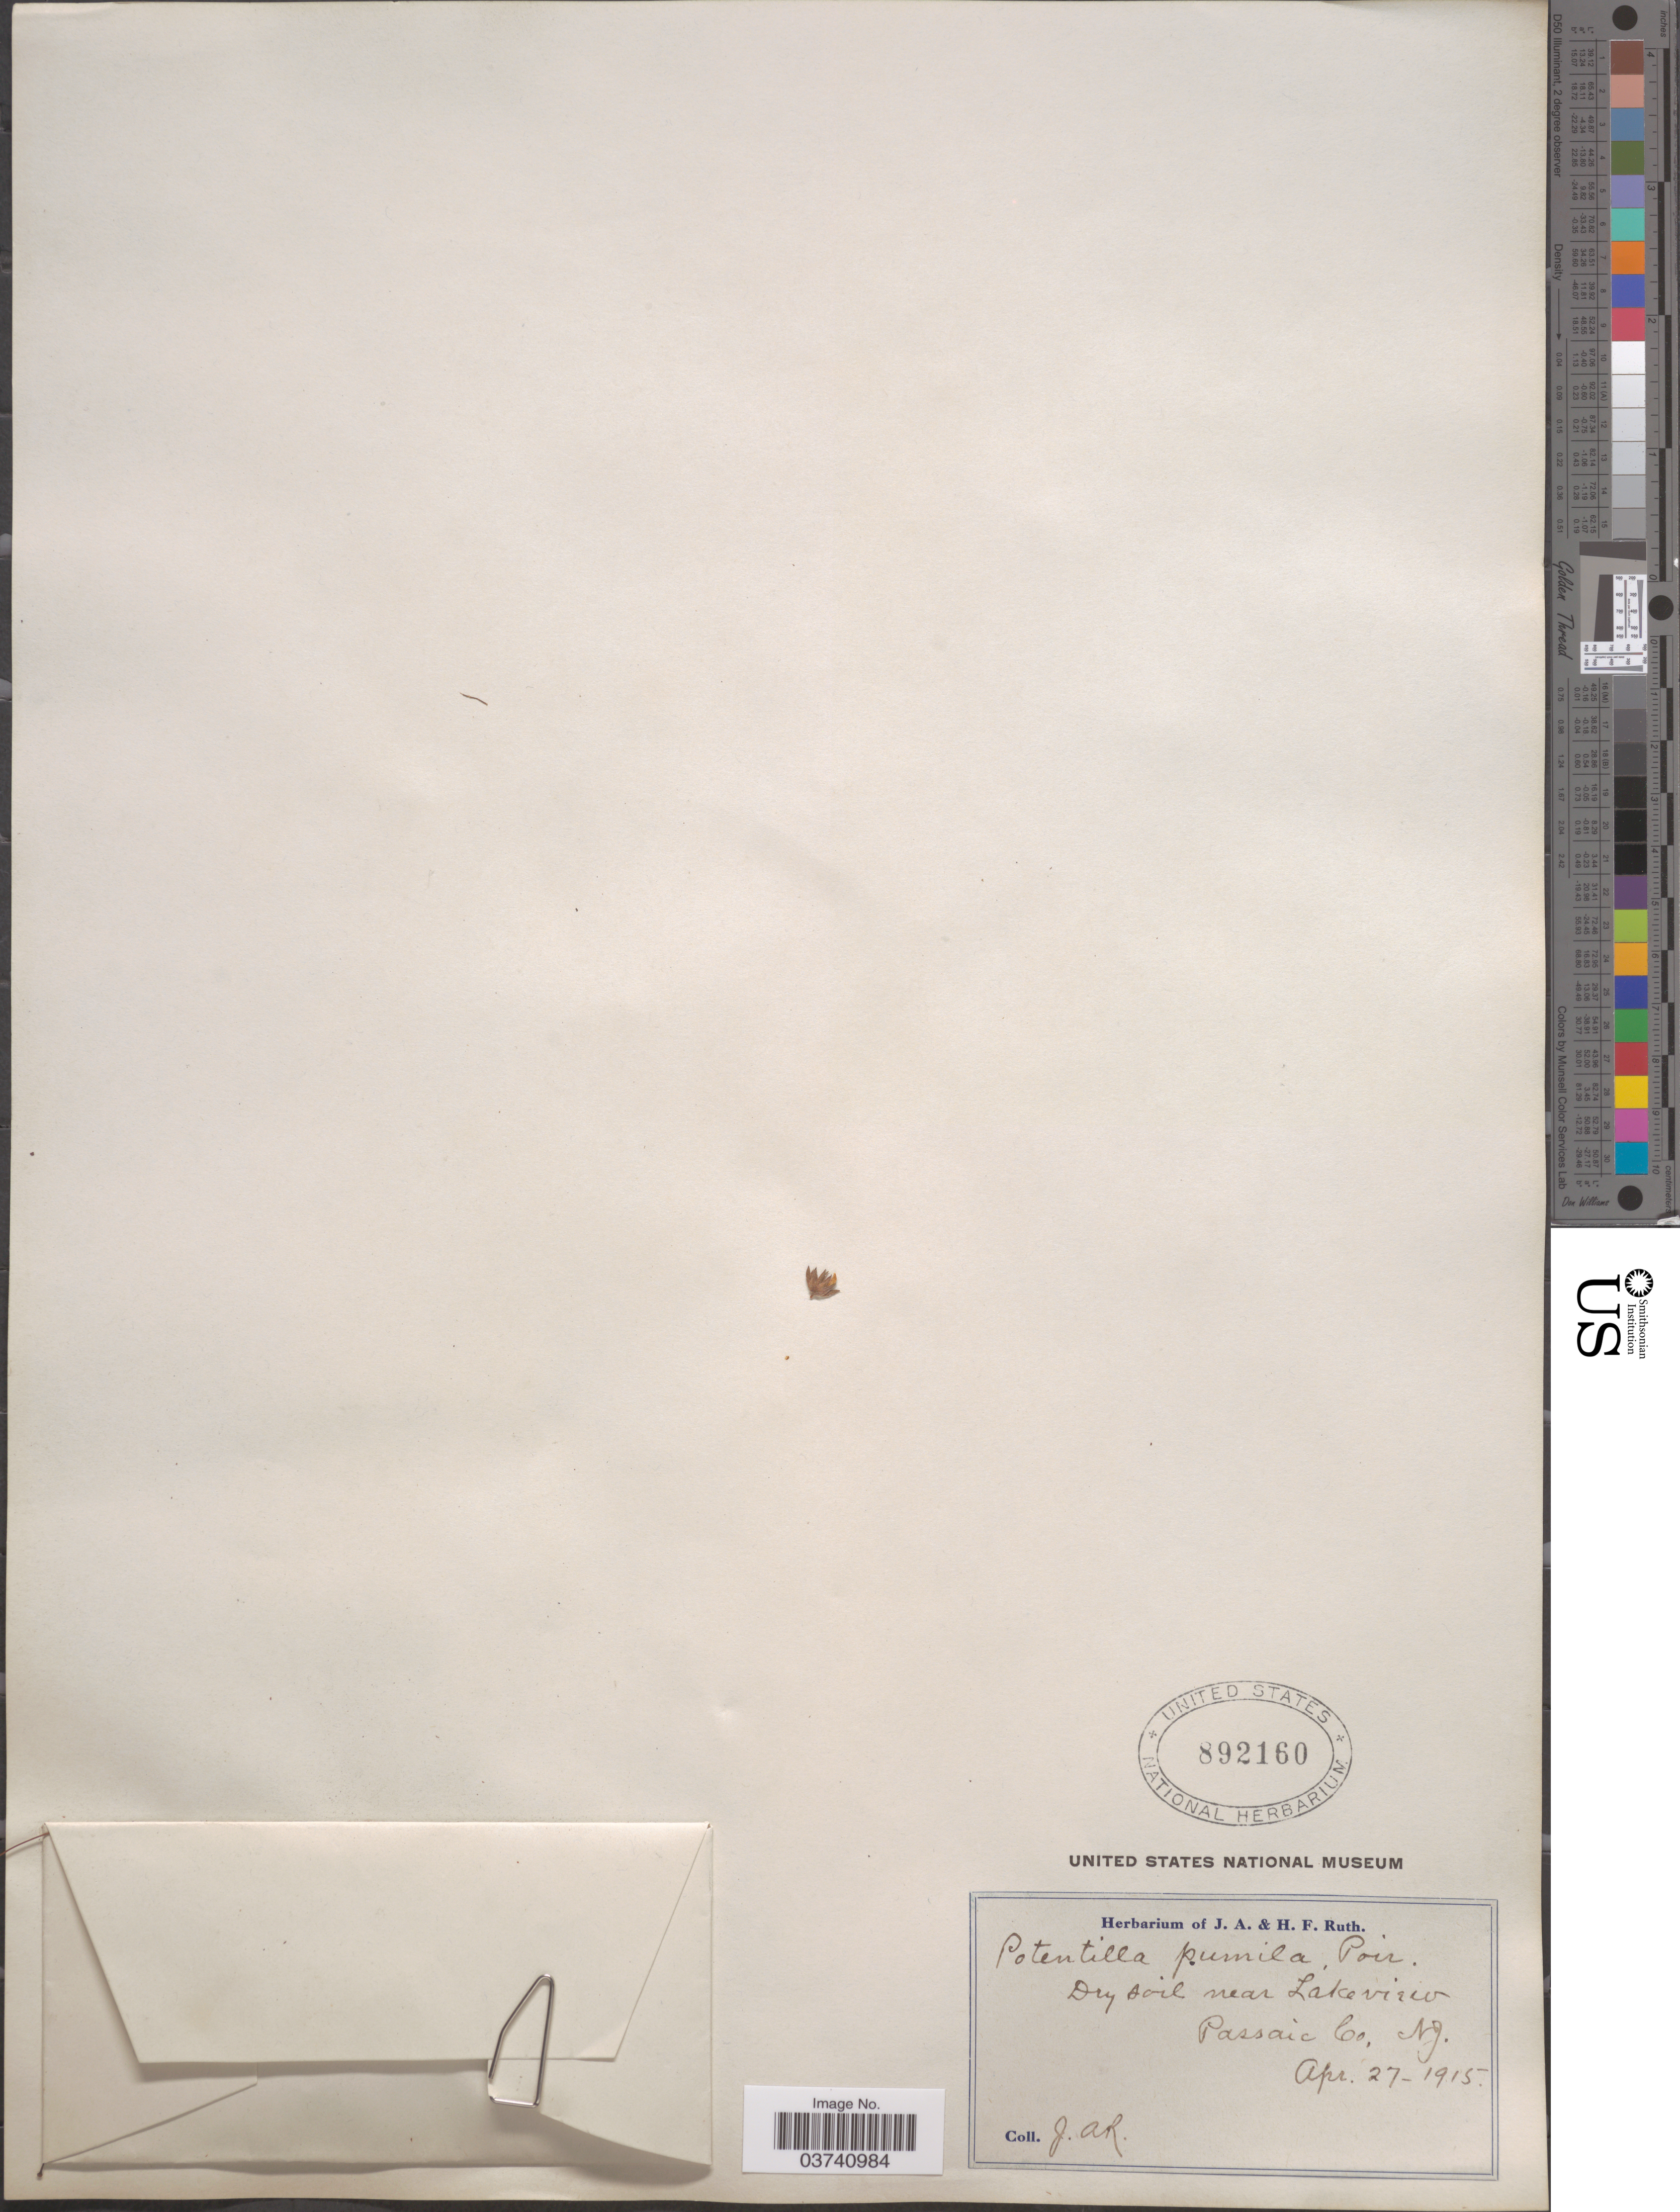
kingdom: Plantae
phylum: Tracheophyta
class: Magnoliopsida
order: Rosales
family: Rosaceae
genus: Potentilla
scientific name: Potentilla canadensis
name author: L.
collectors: J. Ruth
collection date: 1915-04-27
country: United States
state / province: New Jersey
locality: Near Lakeview, Passaic Co.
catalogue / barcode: US 892160